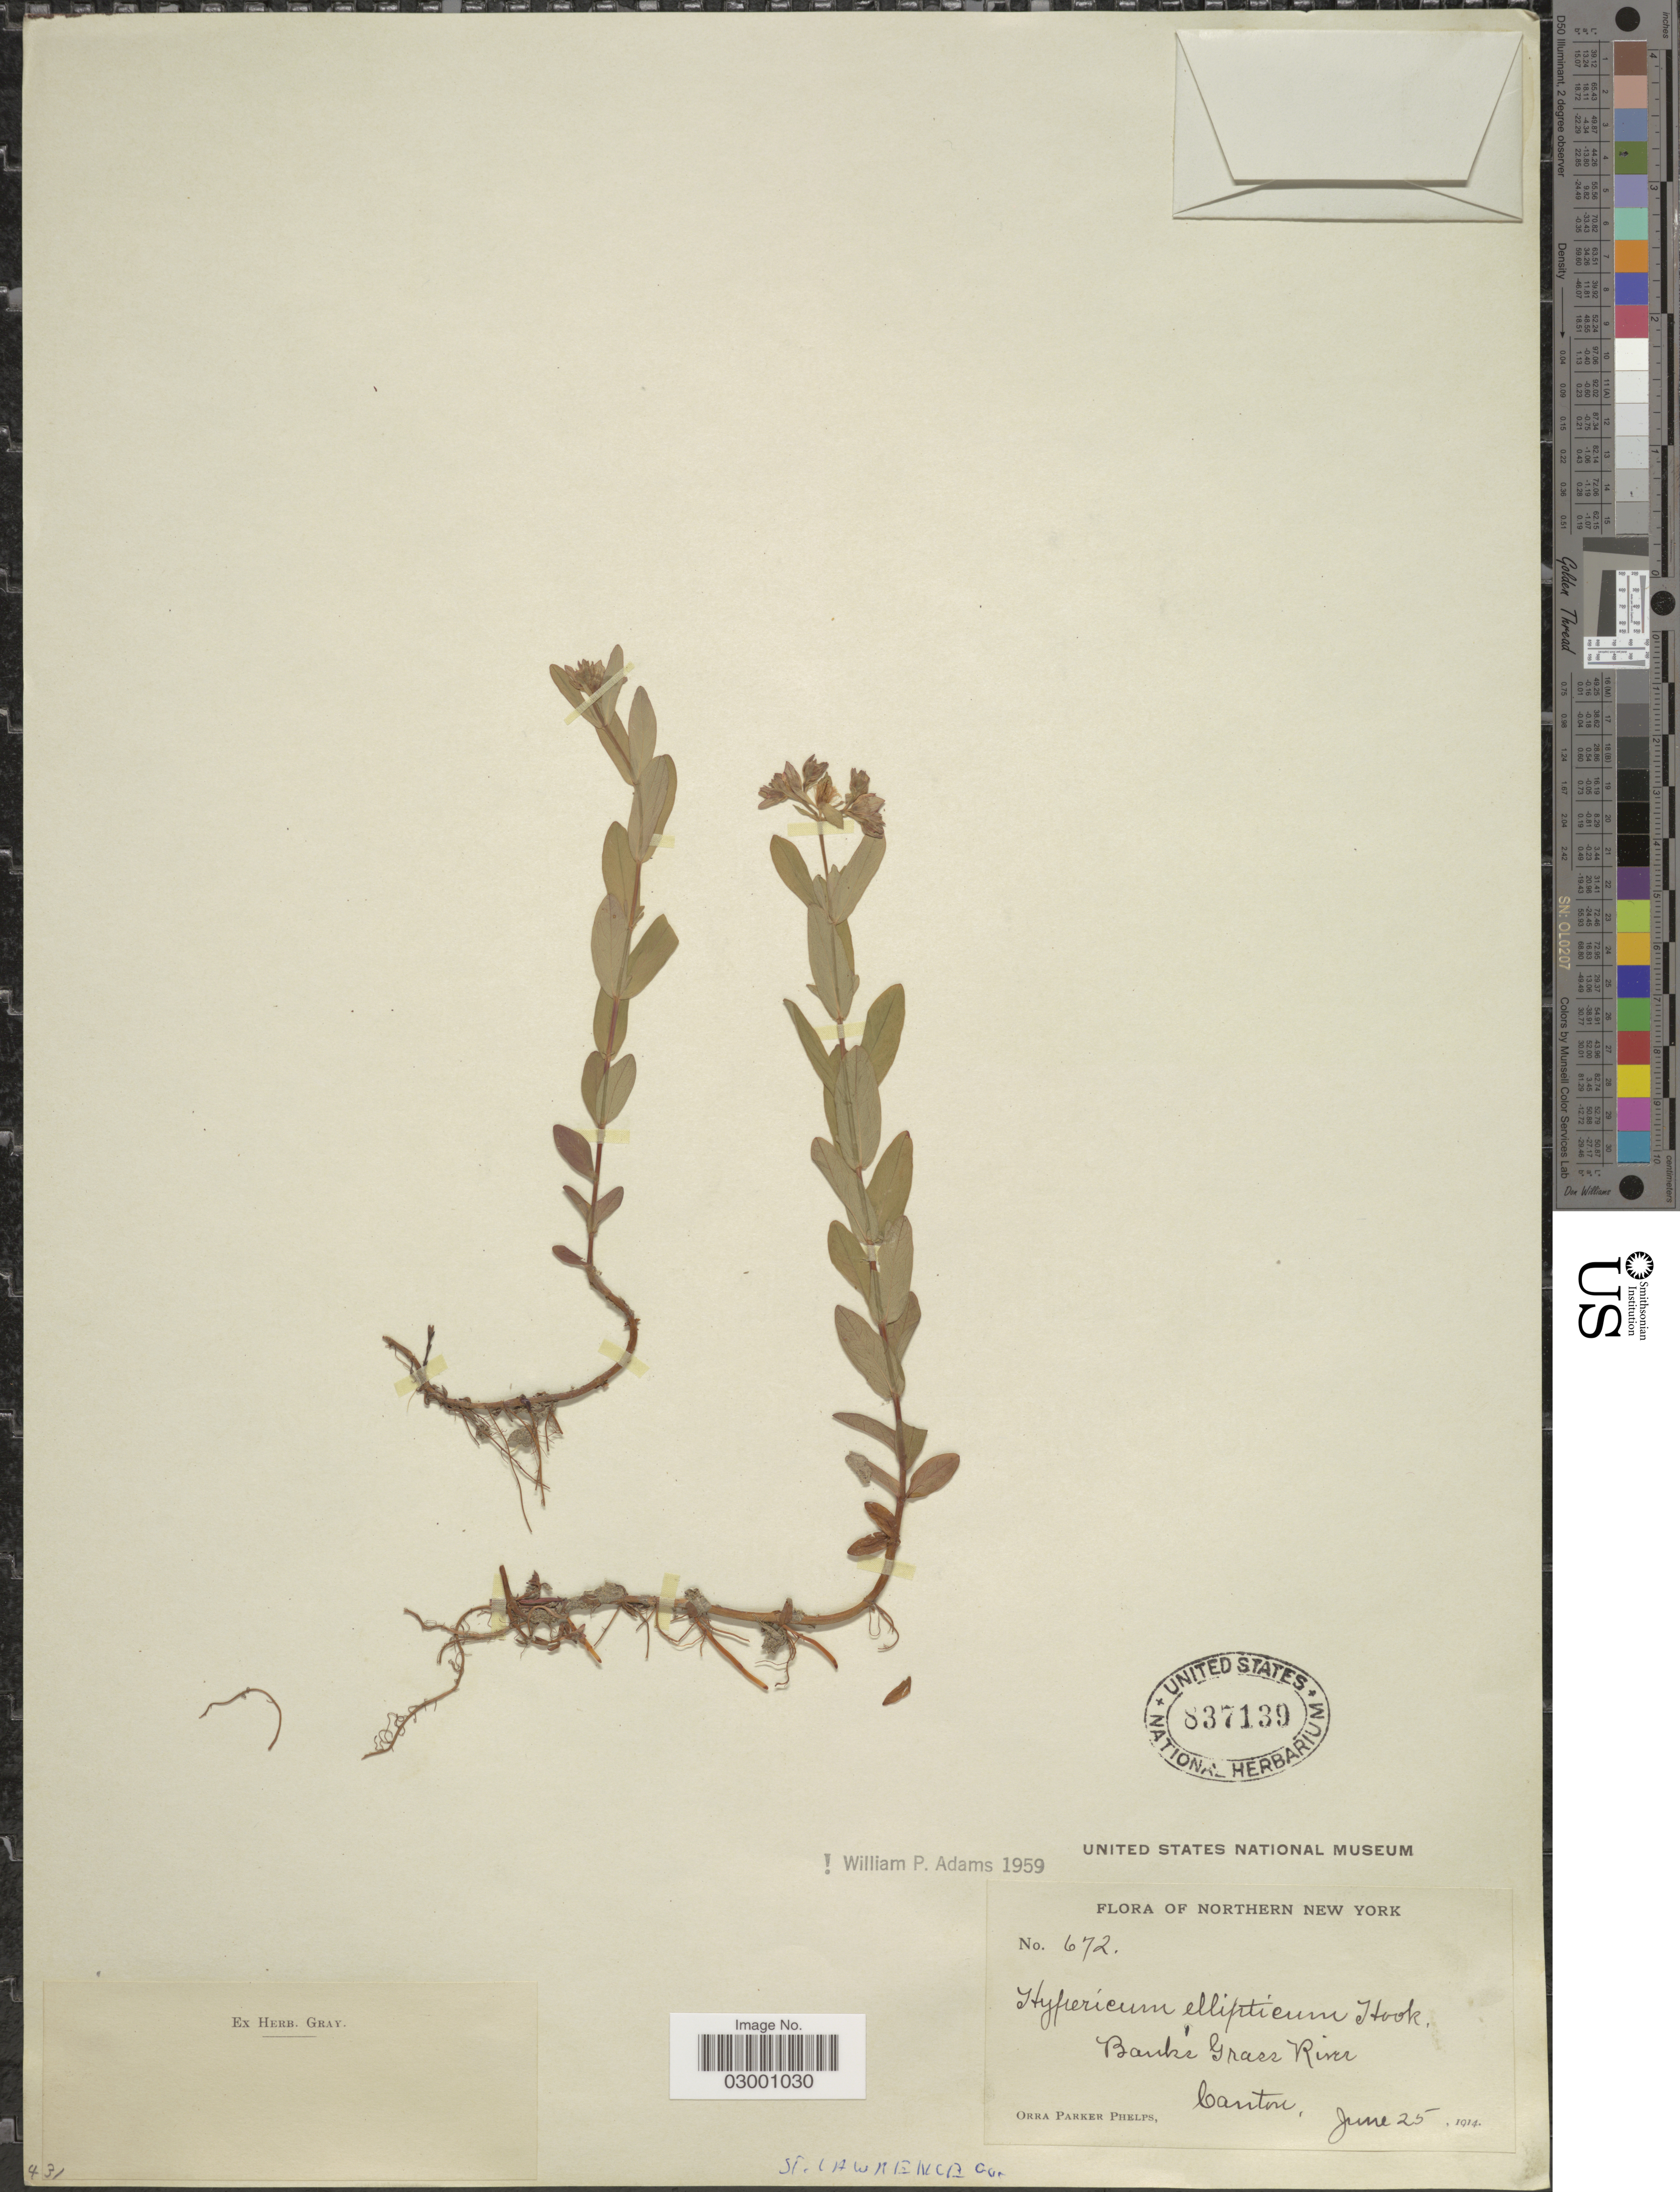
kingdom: Plantae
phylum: Tracheophyta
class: Magnoliopsida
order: Malpighiales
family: Hypericaceae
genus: Hypericum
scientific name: Hypericum ellipticum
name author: Hook.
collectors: O. P. Phelps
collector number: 672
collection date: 1914-06-25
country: United States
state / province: New York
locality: Northern New York, Banks Grass River, Canton.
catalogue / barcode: US 837139